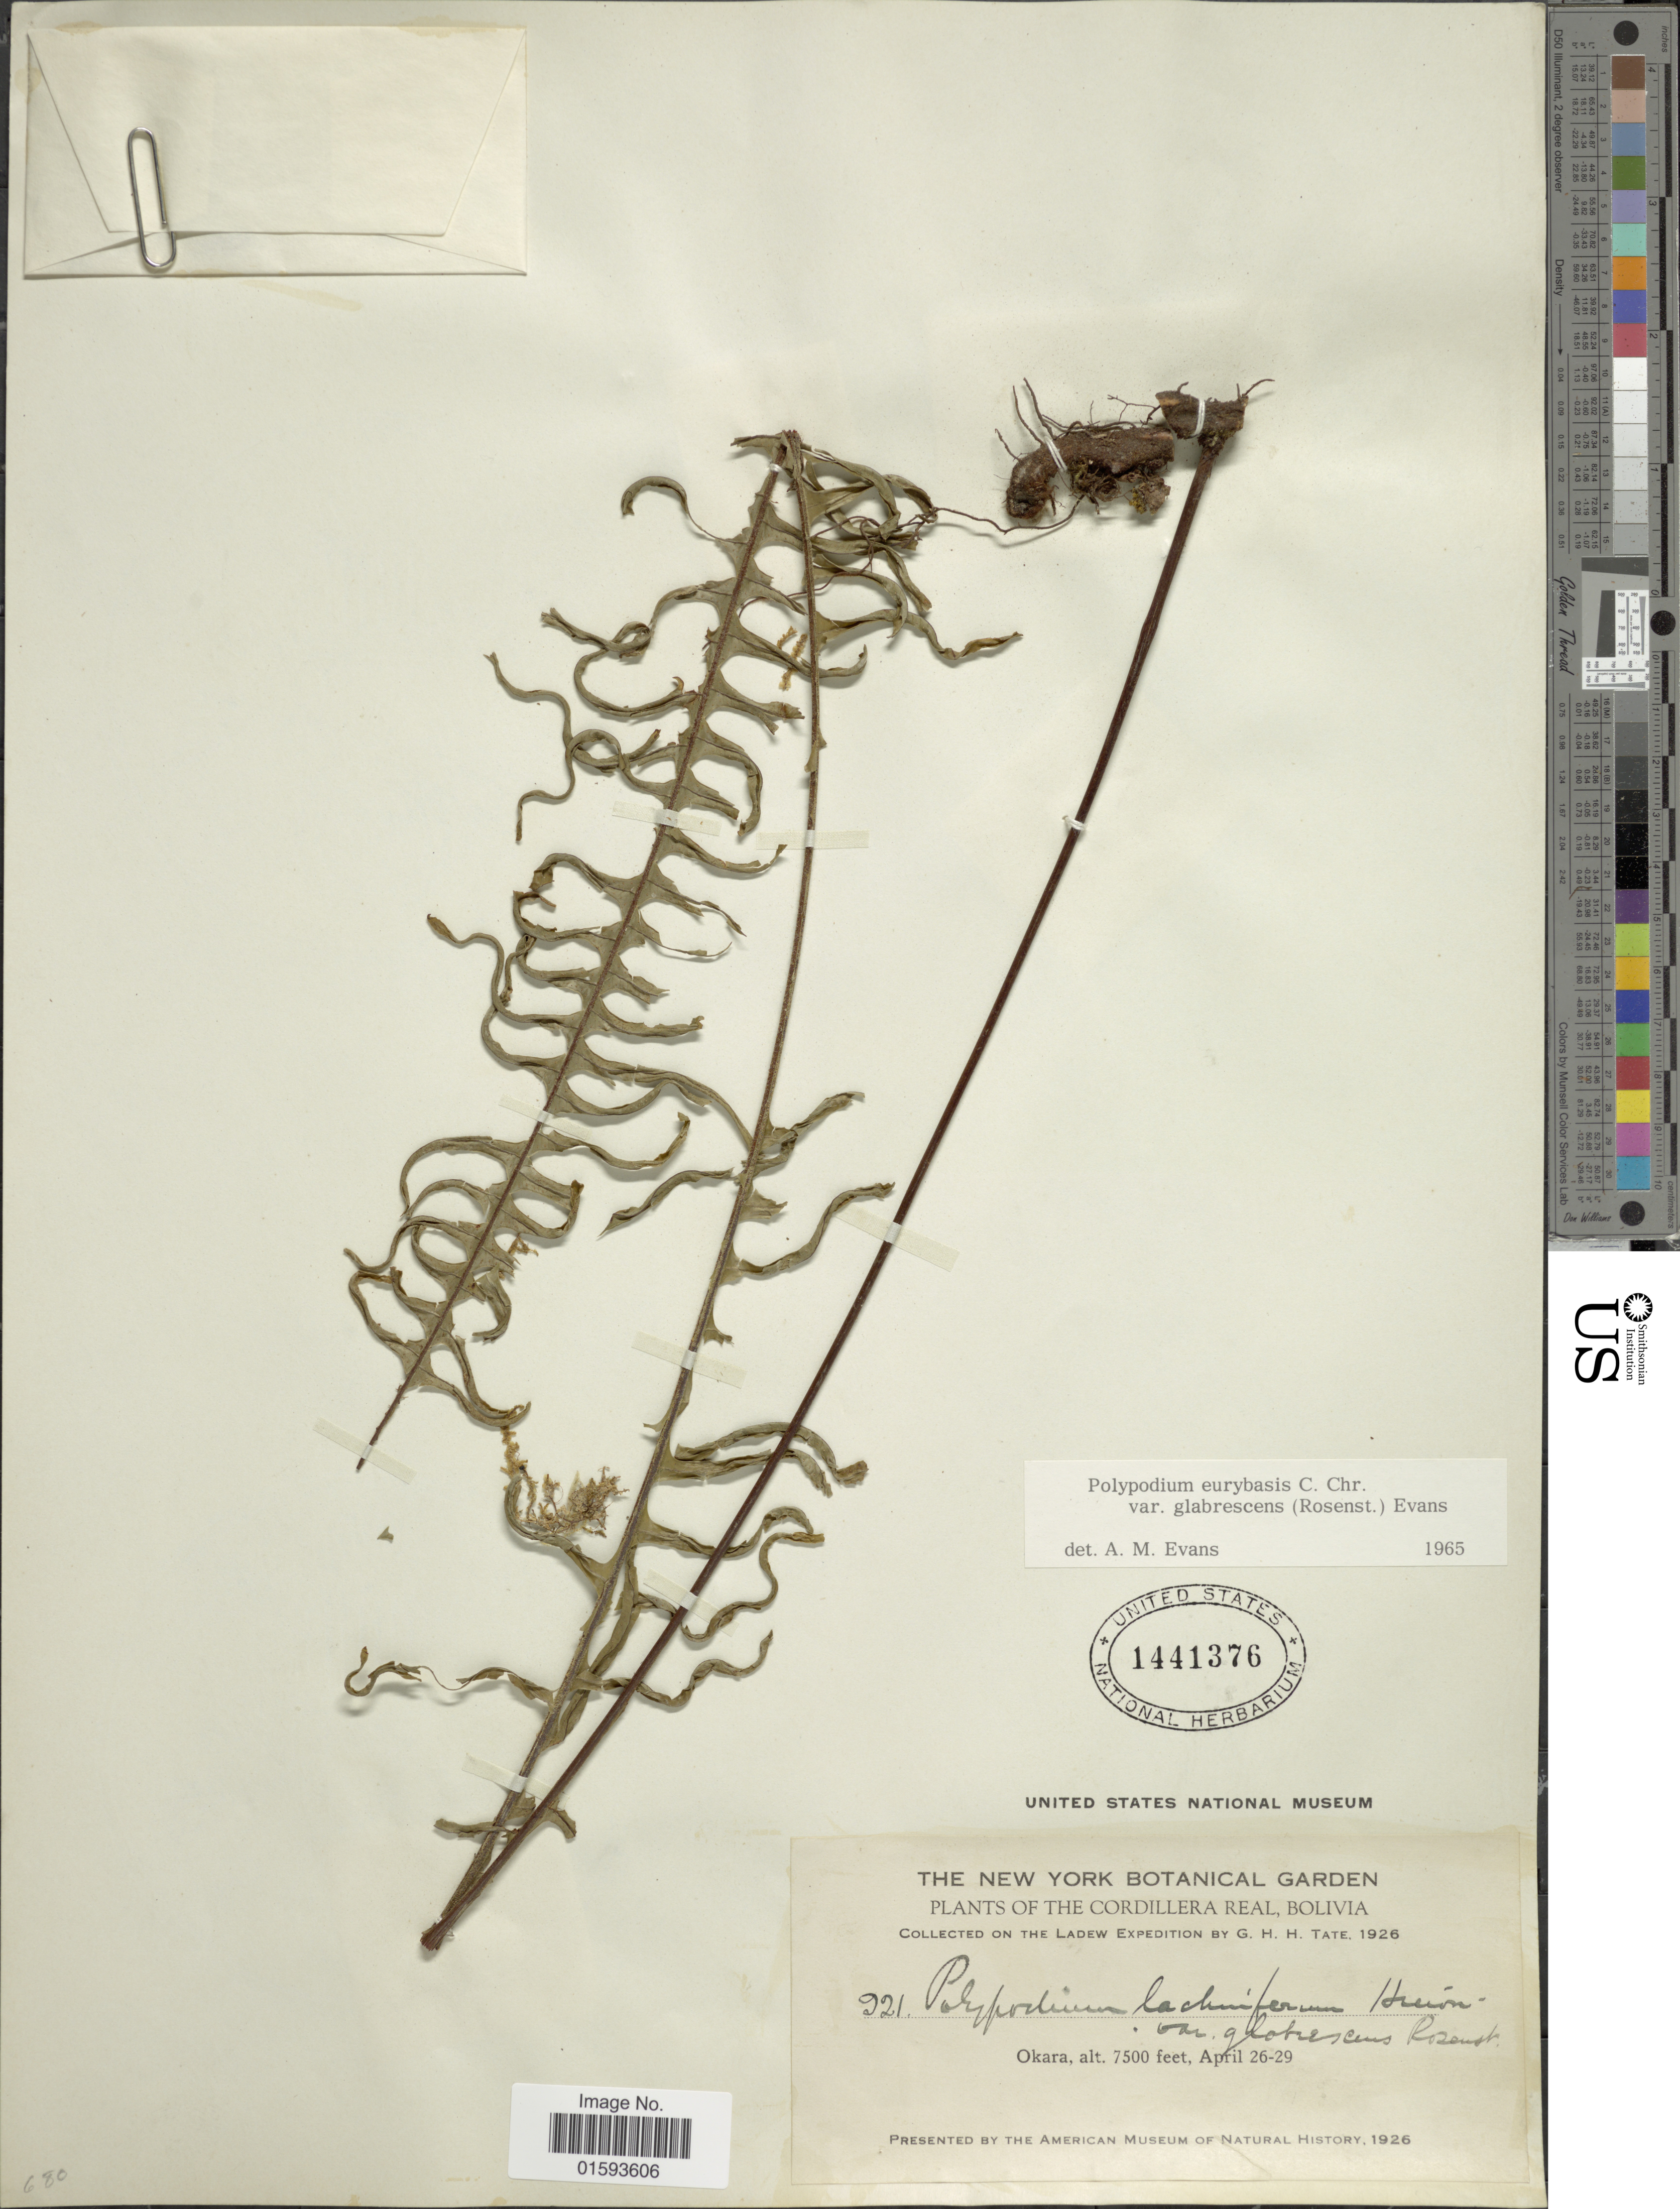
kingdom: Plantae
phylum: Tracheophyta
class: Polypodiopsida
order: Polypodiales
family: Polypodiaceae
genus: Pecluma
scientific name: Pecluma eurybasis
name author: (C. Chr.) M.G. Price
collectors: G. H. H.Tate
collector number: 221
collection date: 1926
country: Bolivia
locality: Cordillera Real, Okara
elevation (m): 2286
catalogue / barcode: US 1441376